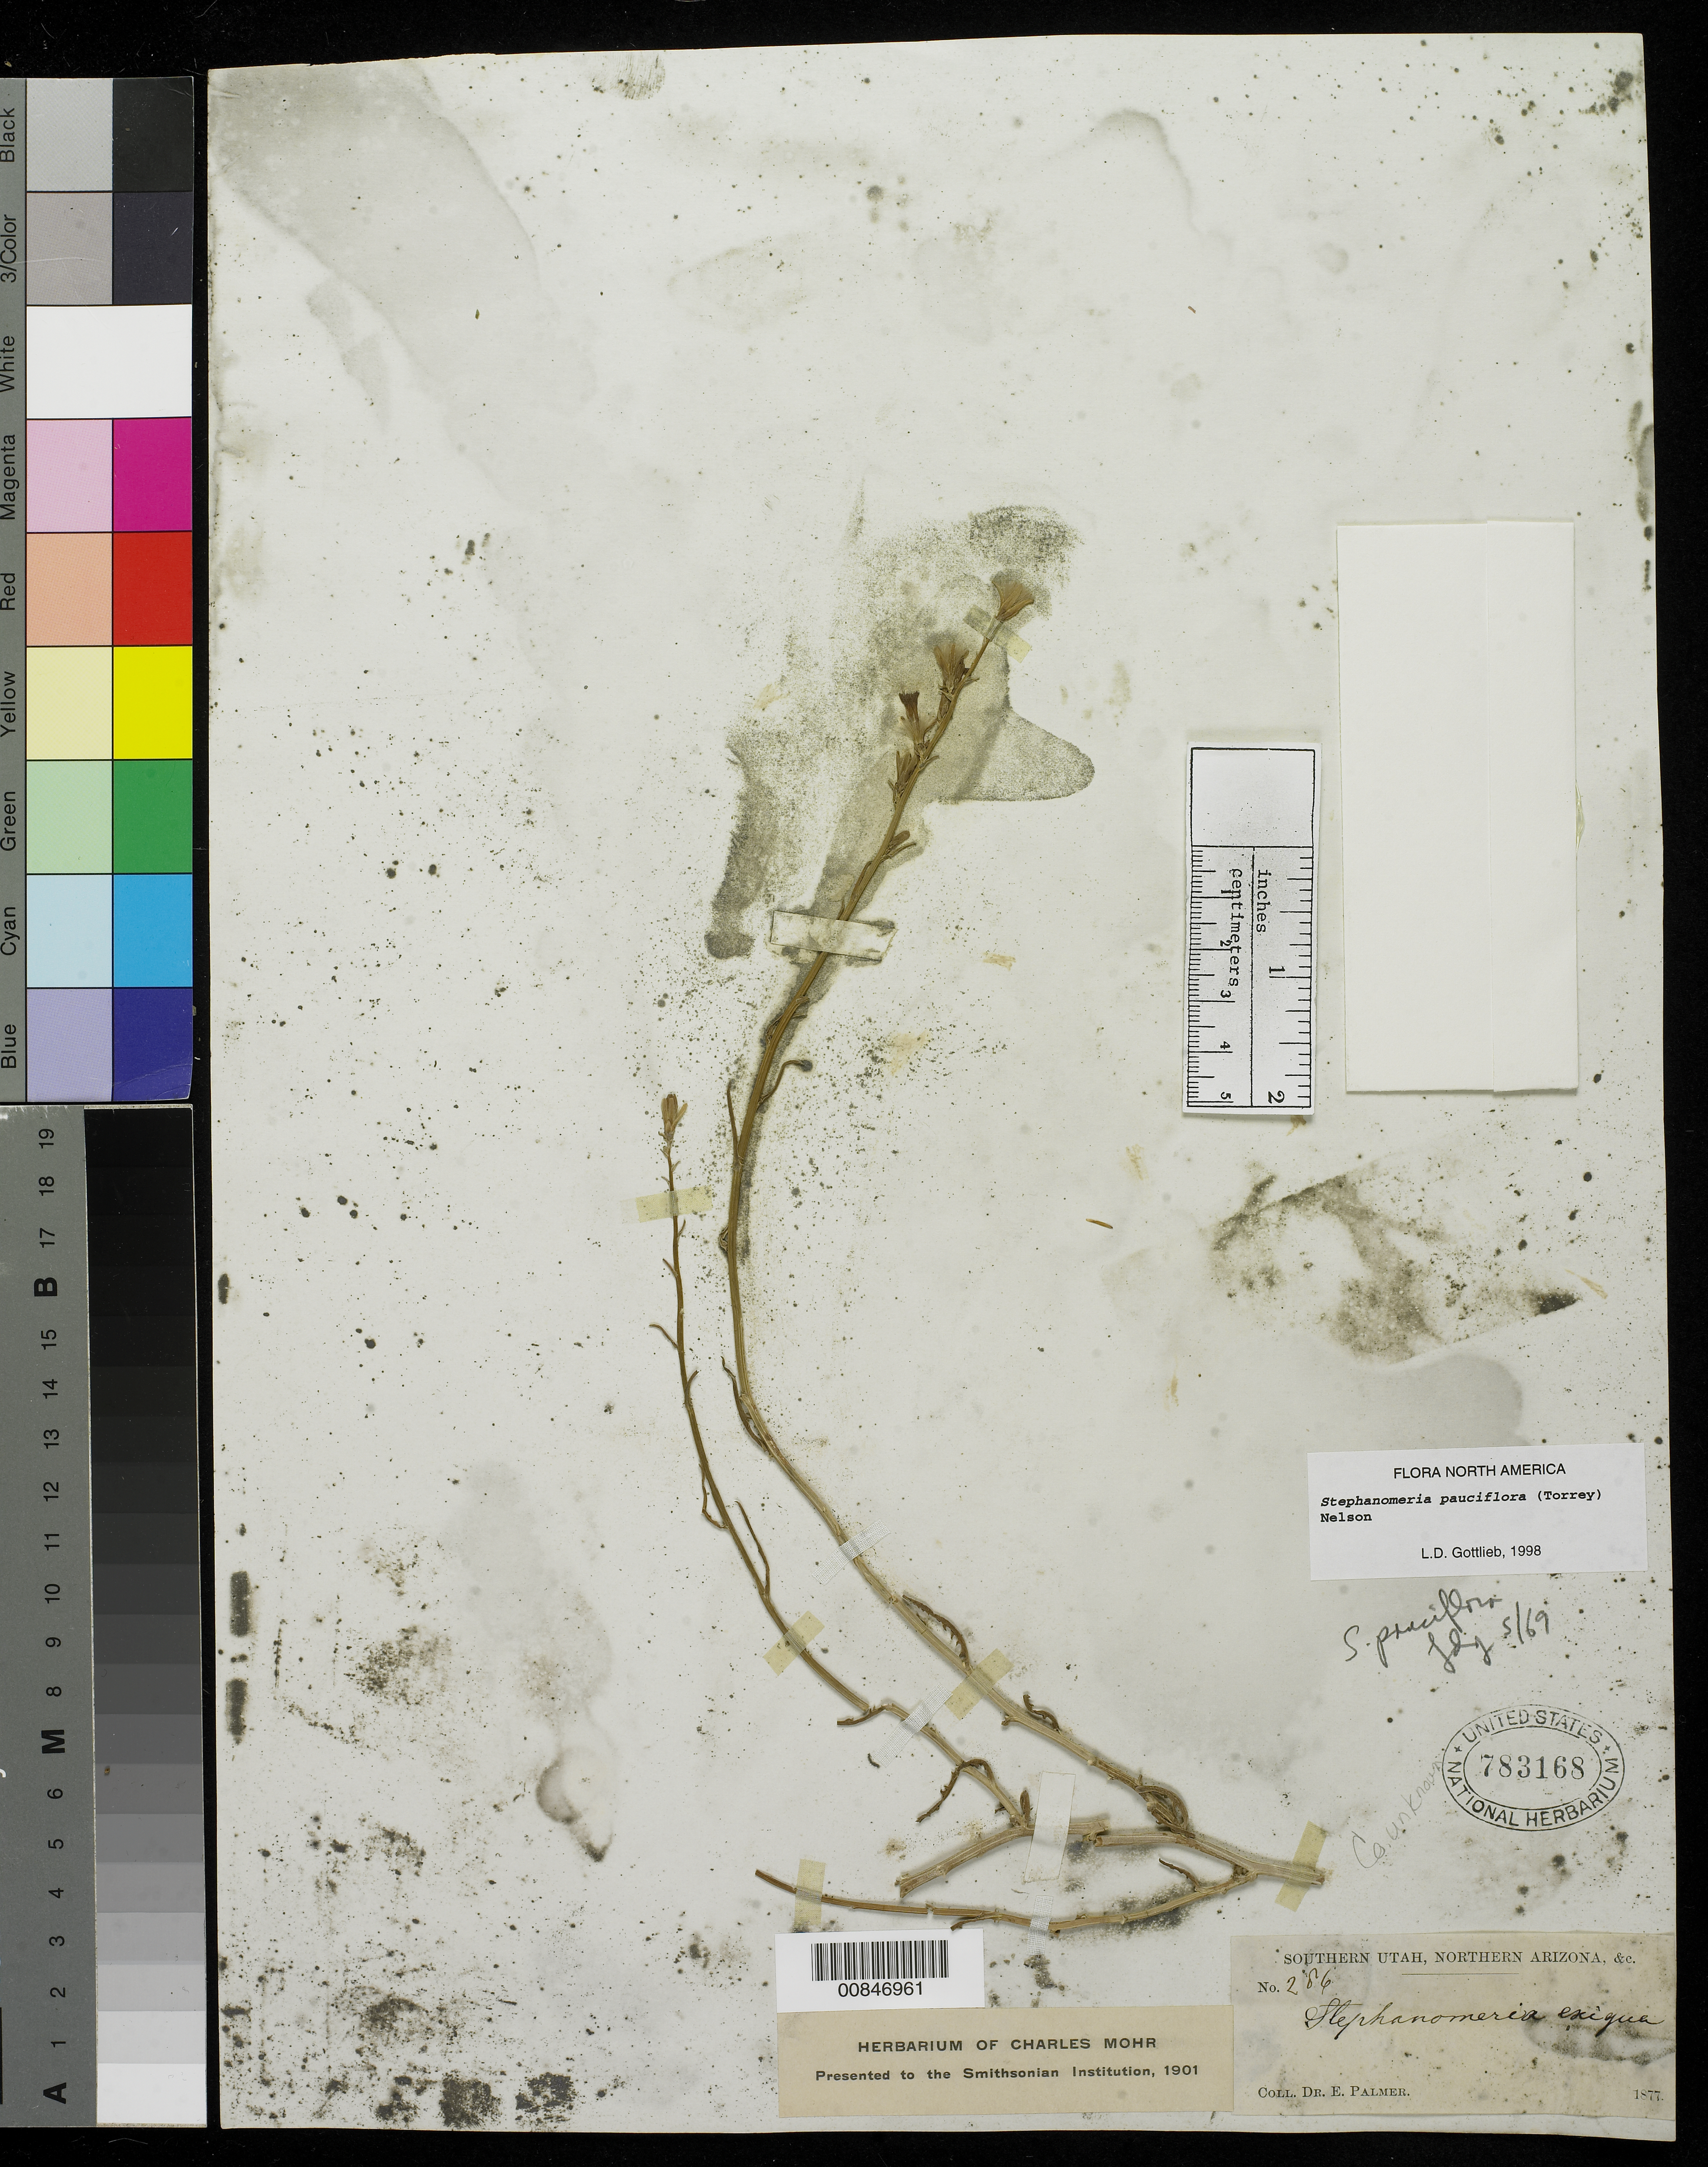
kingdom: Plantae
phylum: Tracheophyta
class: Magnoliopsida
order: Asterales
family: Asteraceae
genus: Stephanomeria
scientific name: Stephanomeria pauciflora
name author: (Torr.) A. Nelson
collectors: E. Palmer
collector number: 286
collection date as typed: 1877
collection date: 1877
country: United States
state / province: Arizona / Utah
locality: Southern Utah, northern Arizona, &c.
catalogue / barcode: US 783168